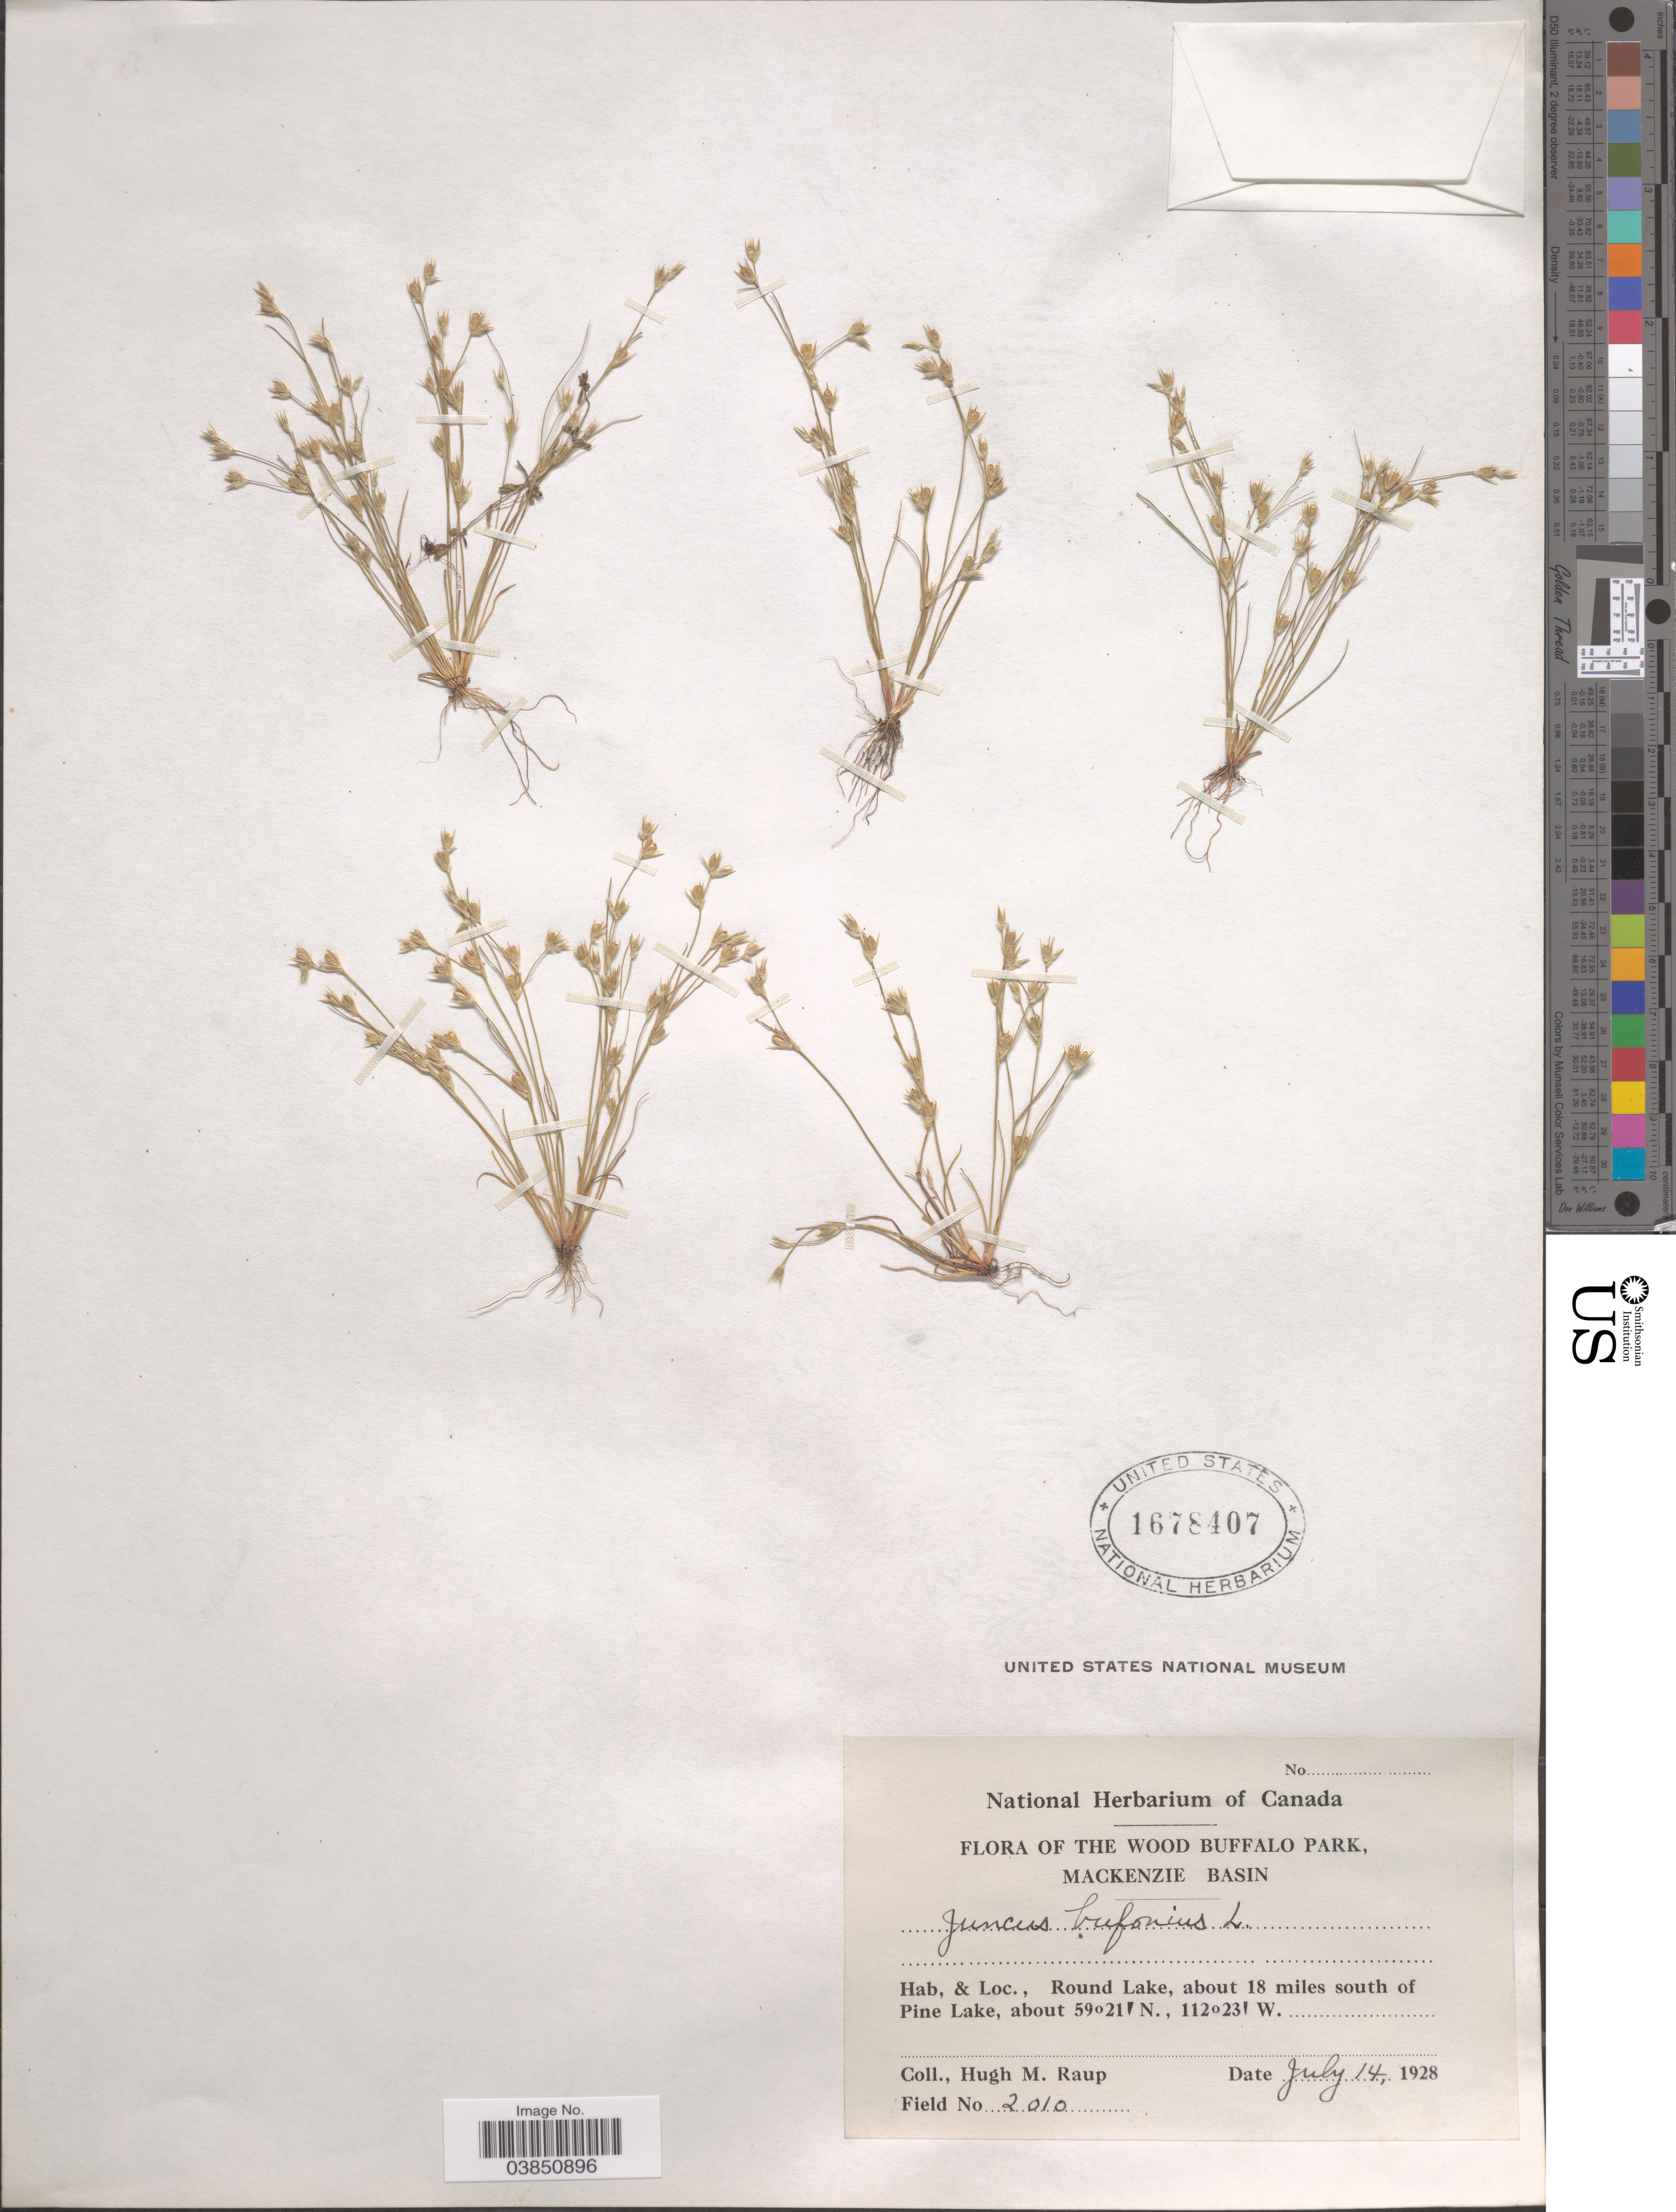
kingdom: Plantae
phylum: Tracheophyta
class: Liliopsida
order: Poales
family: Juncaceae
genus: Juncus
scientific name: Juncus bufonius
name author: L.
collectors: H. Raup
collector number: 2010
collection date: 1928-07-14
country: Canada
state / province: Alberta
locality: The Wood Buffalo Park, Mackenzie Basin. Round Lake, about 18 miles south of Pine Lake.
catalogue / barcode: US 1678407